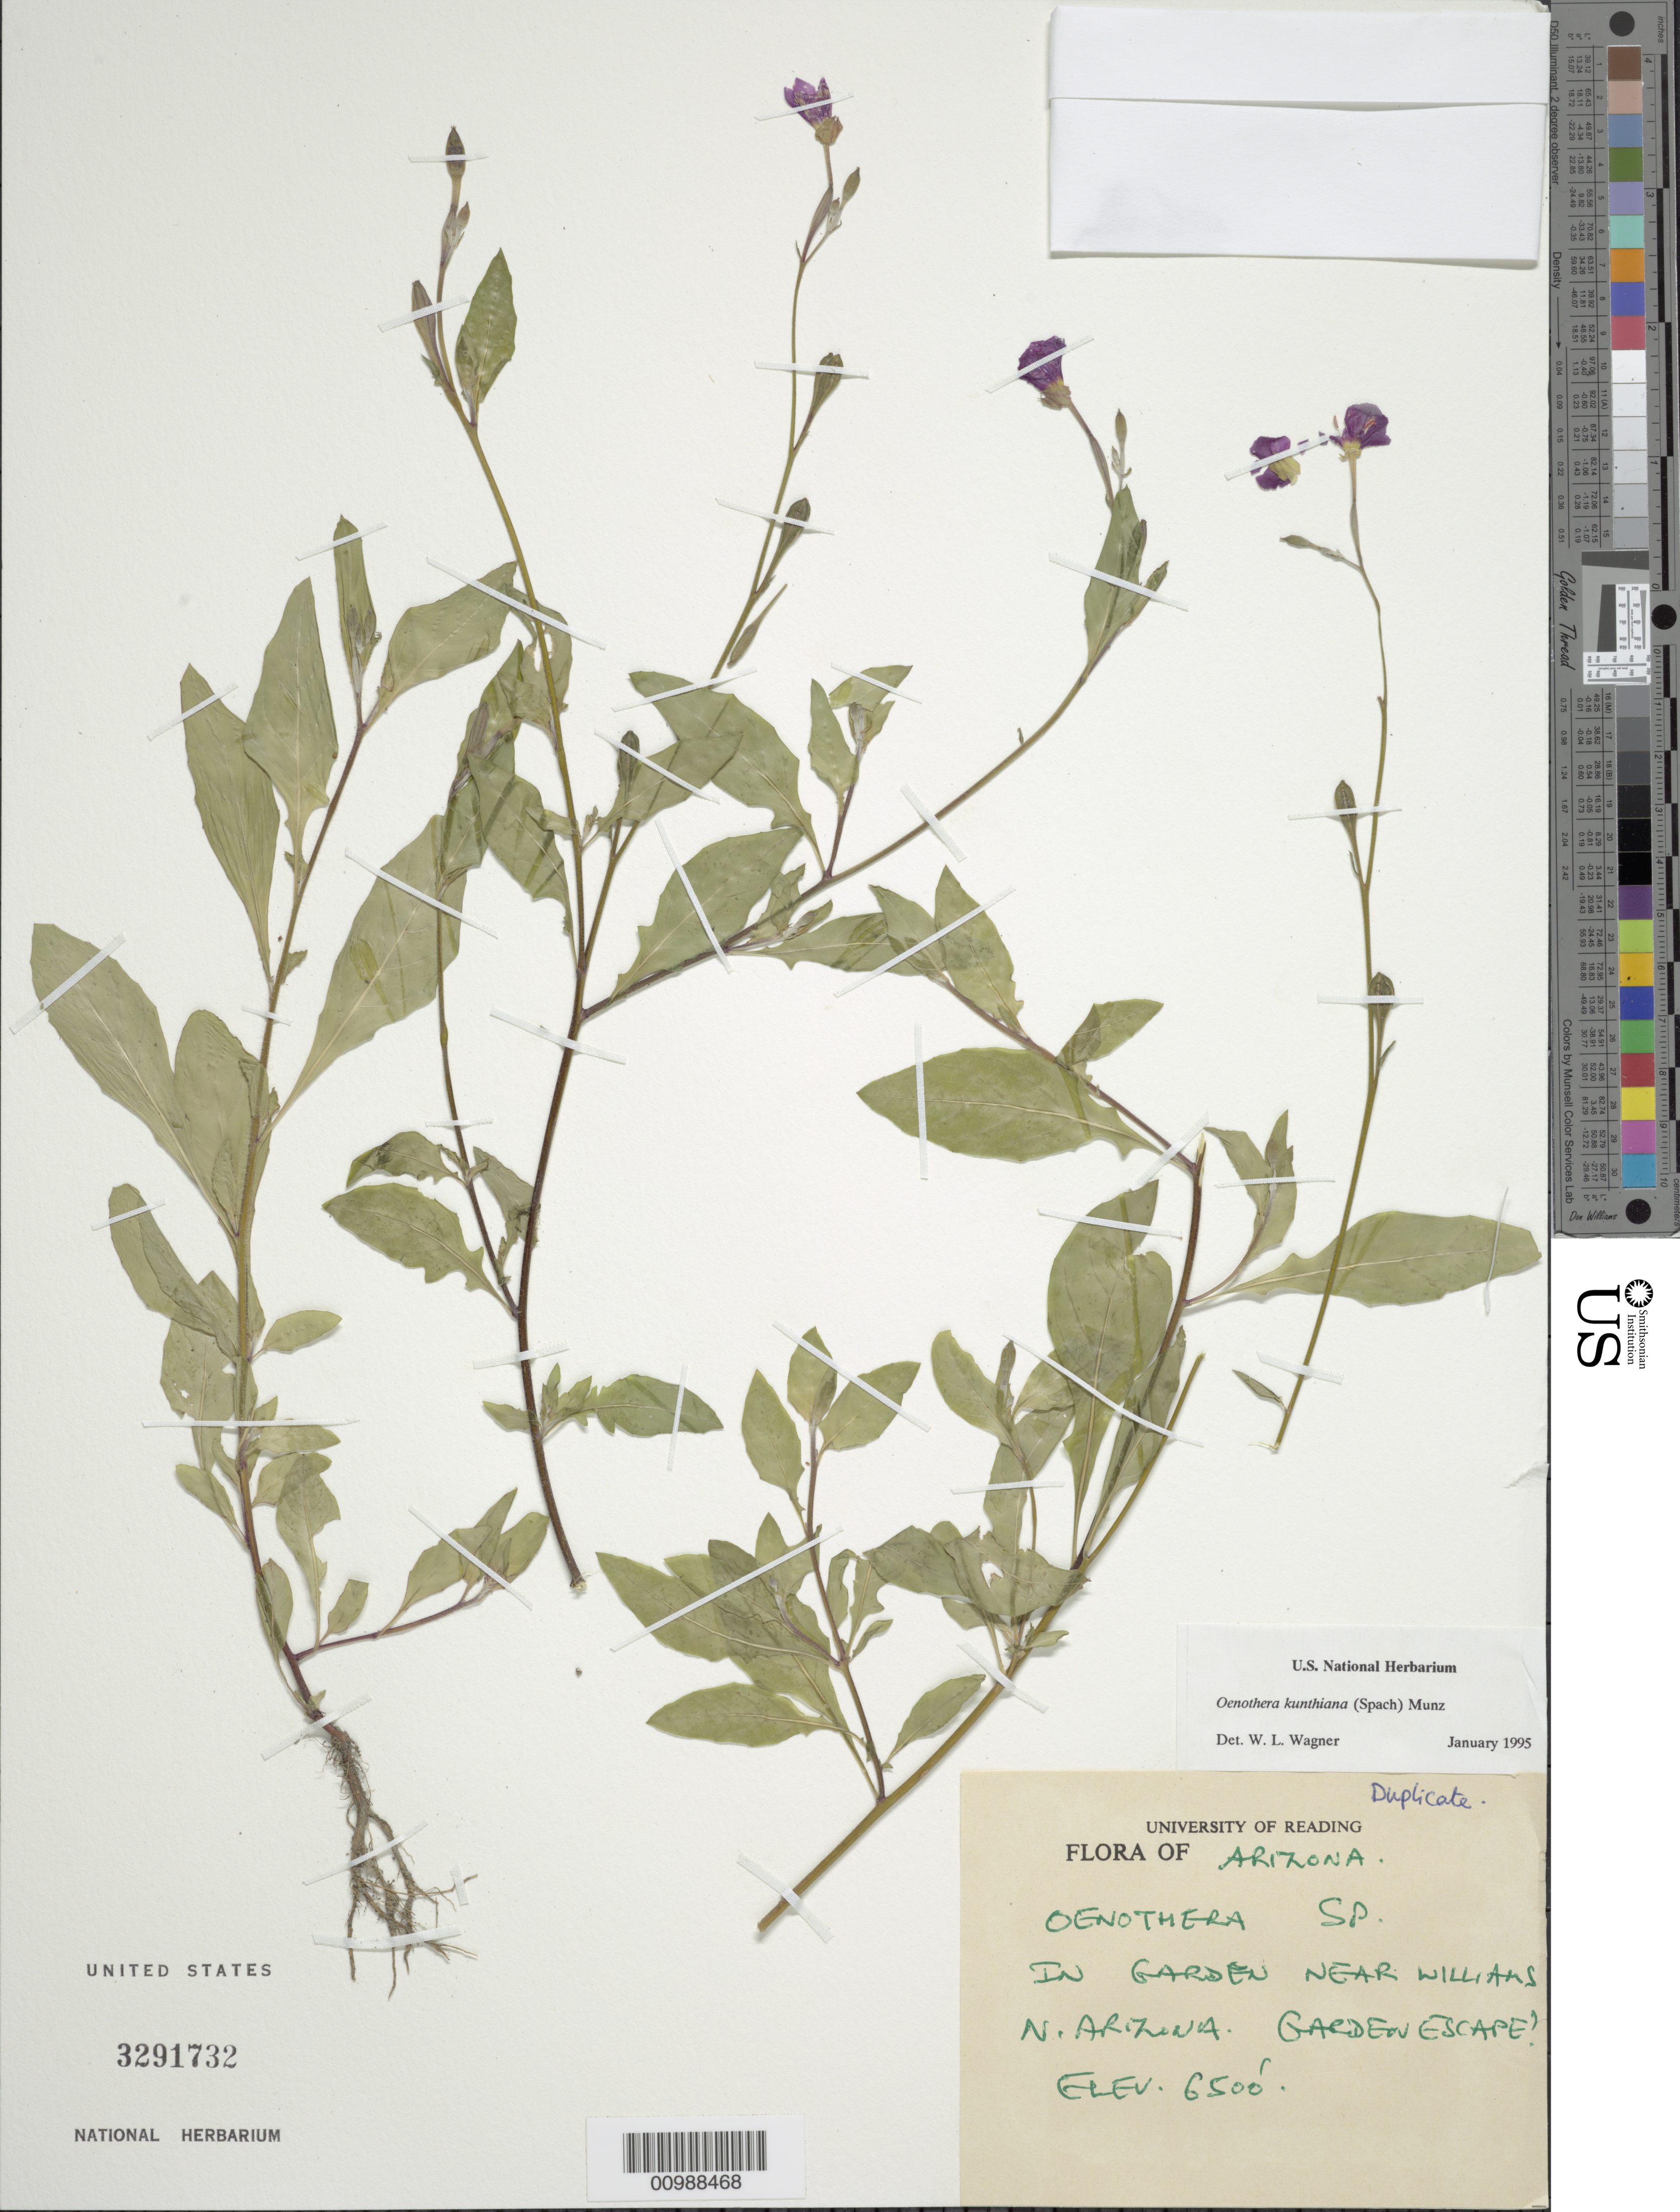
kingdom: Plantae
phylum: Tracheophyta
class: Magnoliopsida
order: Myrtales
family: Onagraceae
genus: Oenothera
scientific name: Oenothera kunthiana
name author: (Spach) Munz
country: United States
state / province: Arizona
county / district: Coconino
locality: In garden near Williams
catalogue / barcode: US 3291732